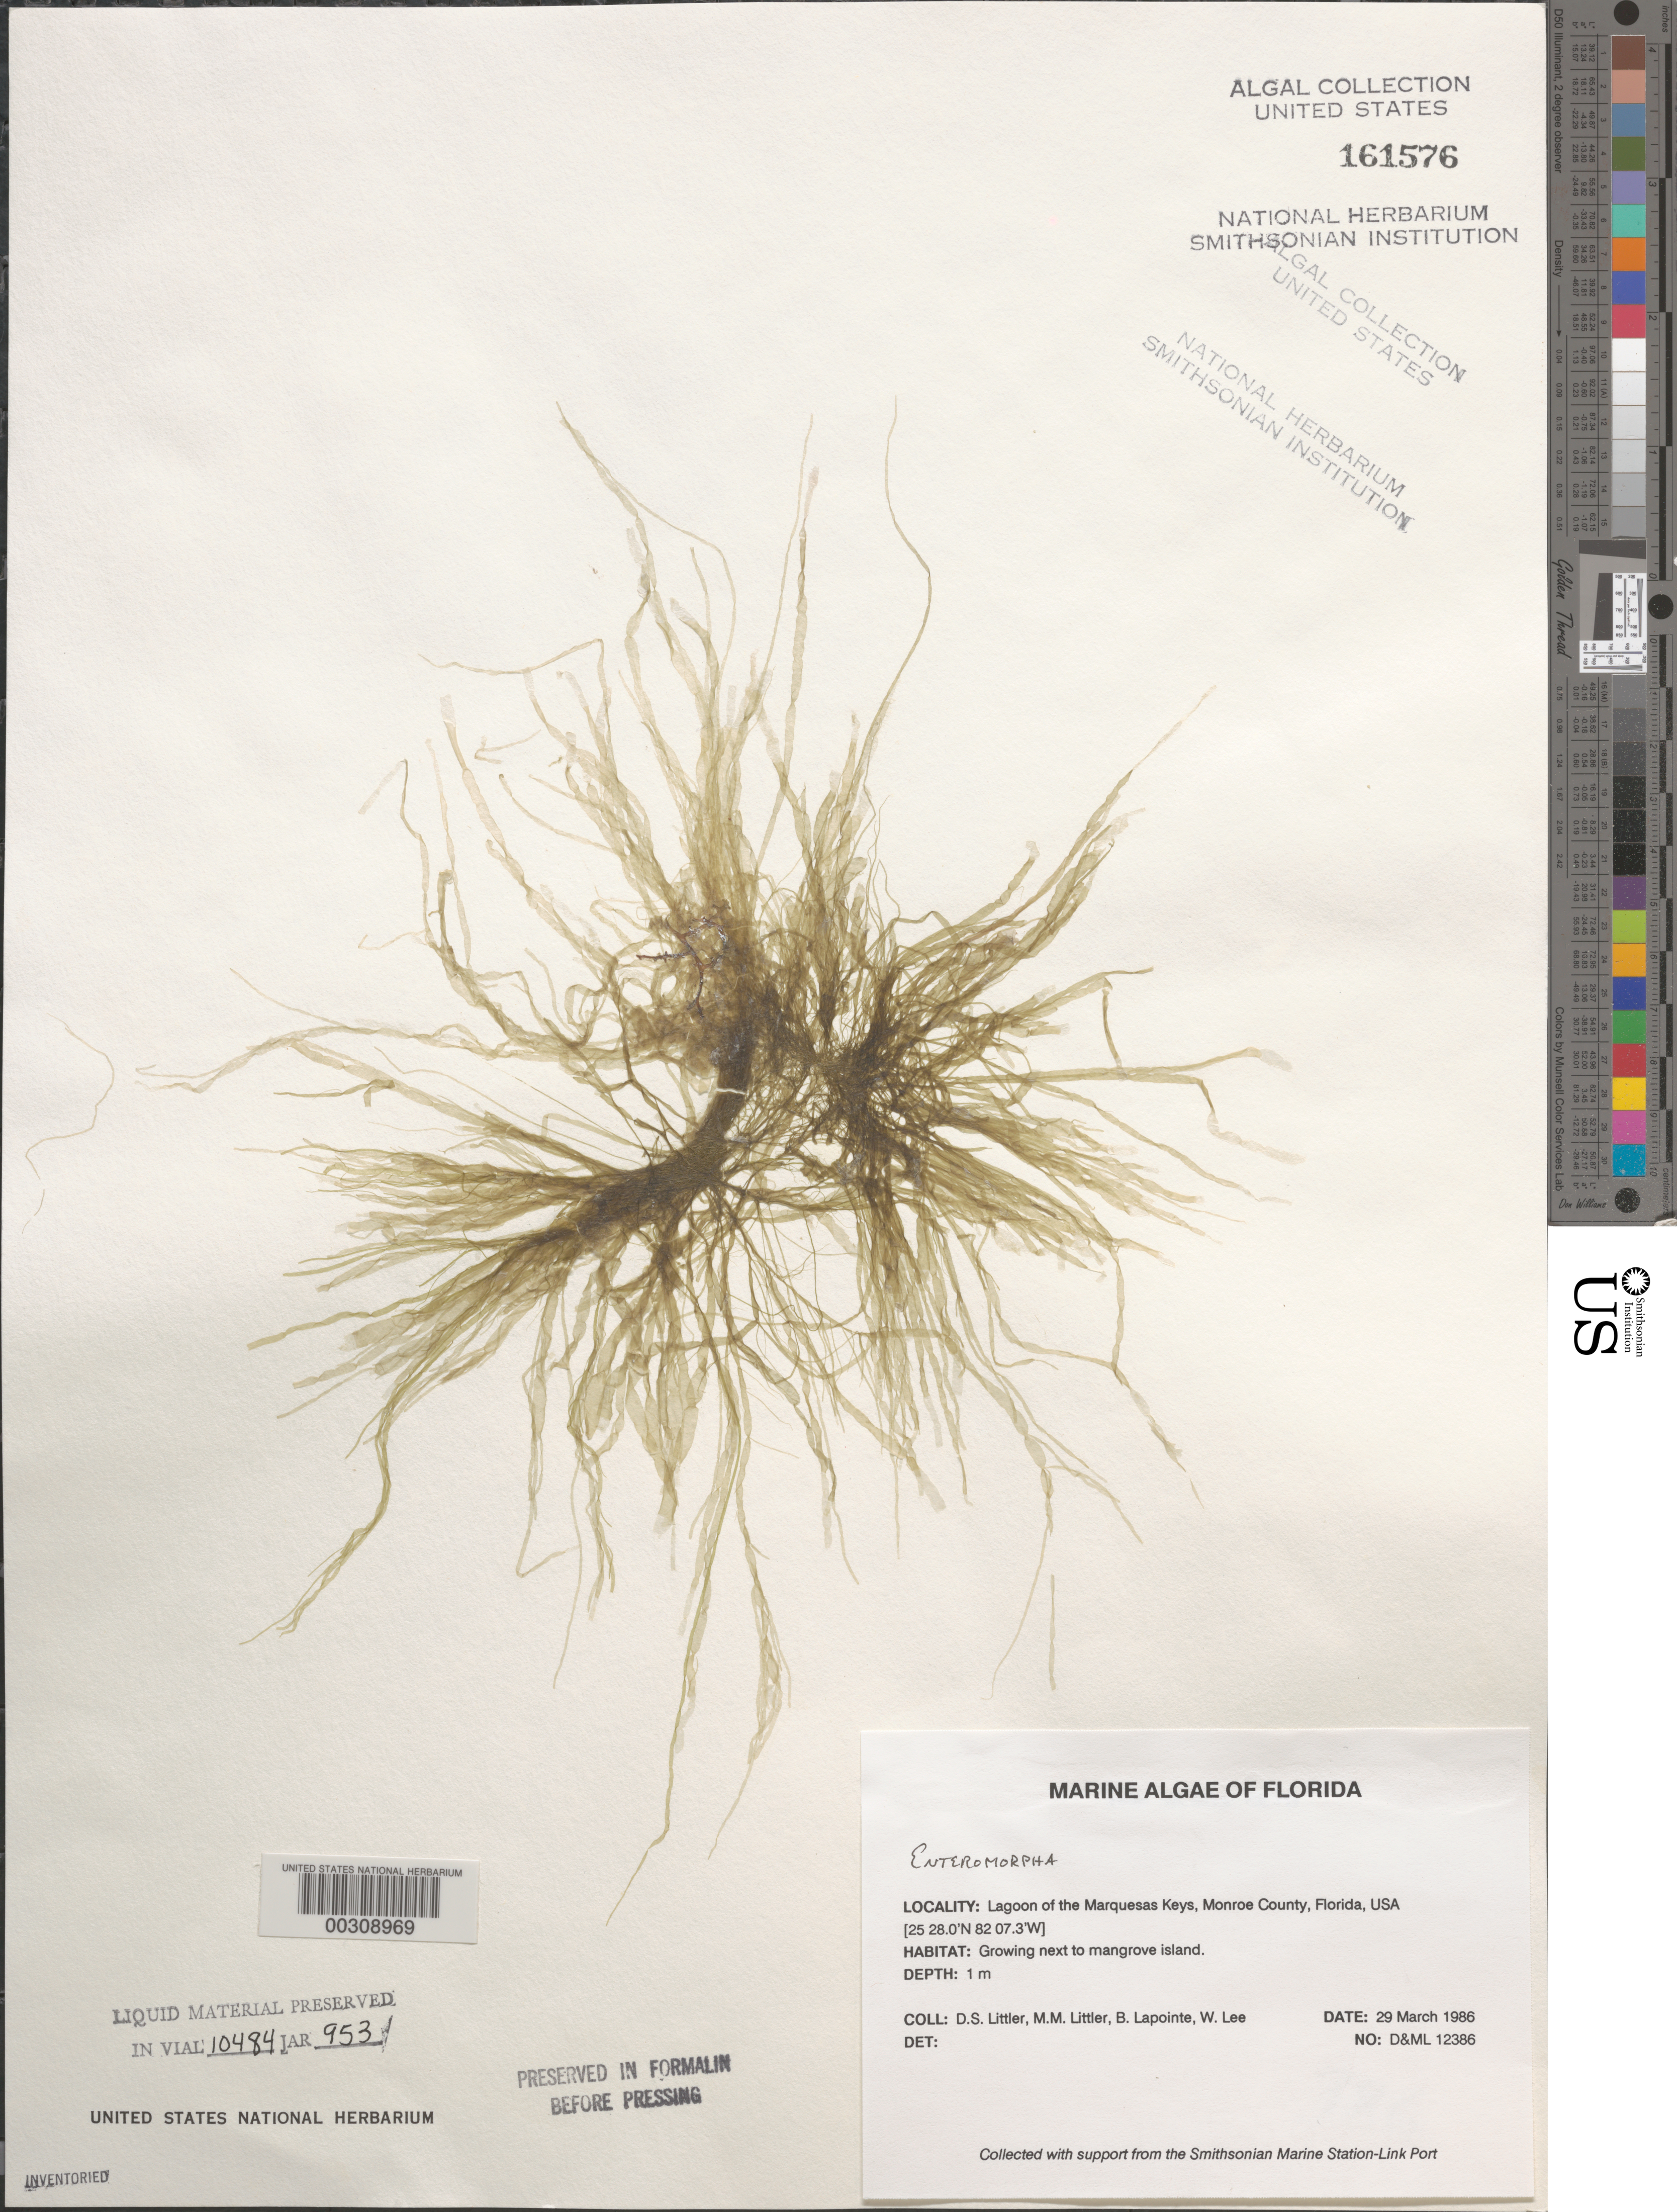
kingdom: Plantae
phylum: Chlorophyta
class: Ulvophyceae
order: Ulvales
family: Ulvaceae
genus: Ulva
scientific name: Ulva sp.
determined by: Algae name updating Project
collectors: D. S. Littler, M. M. Littler, B. Lapointe & W. Lee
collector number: D&ML 12386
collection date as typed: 29 Mar 1986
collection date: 1986-03-29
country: United States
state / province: Florida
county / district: Monroe County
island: Marquesas Keys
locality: Marquesas Keys lagoon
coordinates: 25 28.0' N, 82 07.3' W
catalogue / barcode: US 161576